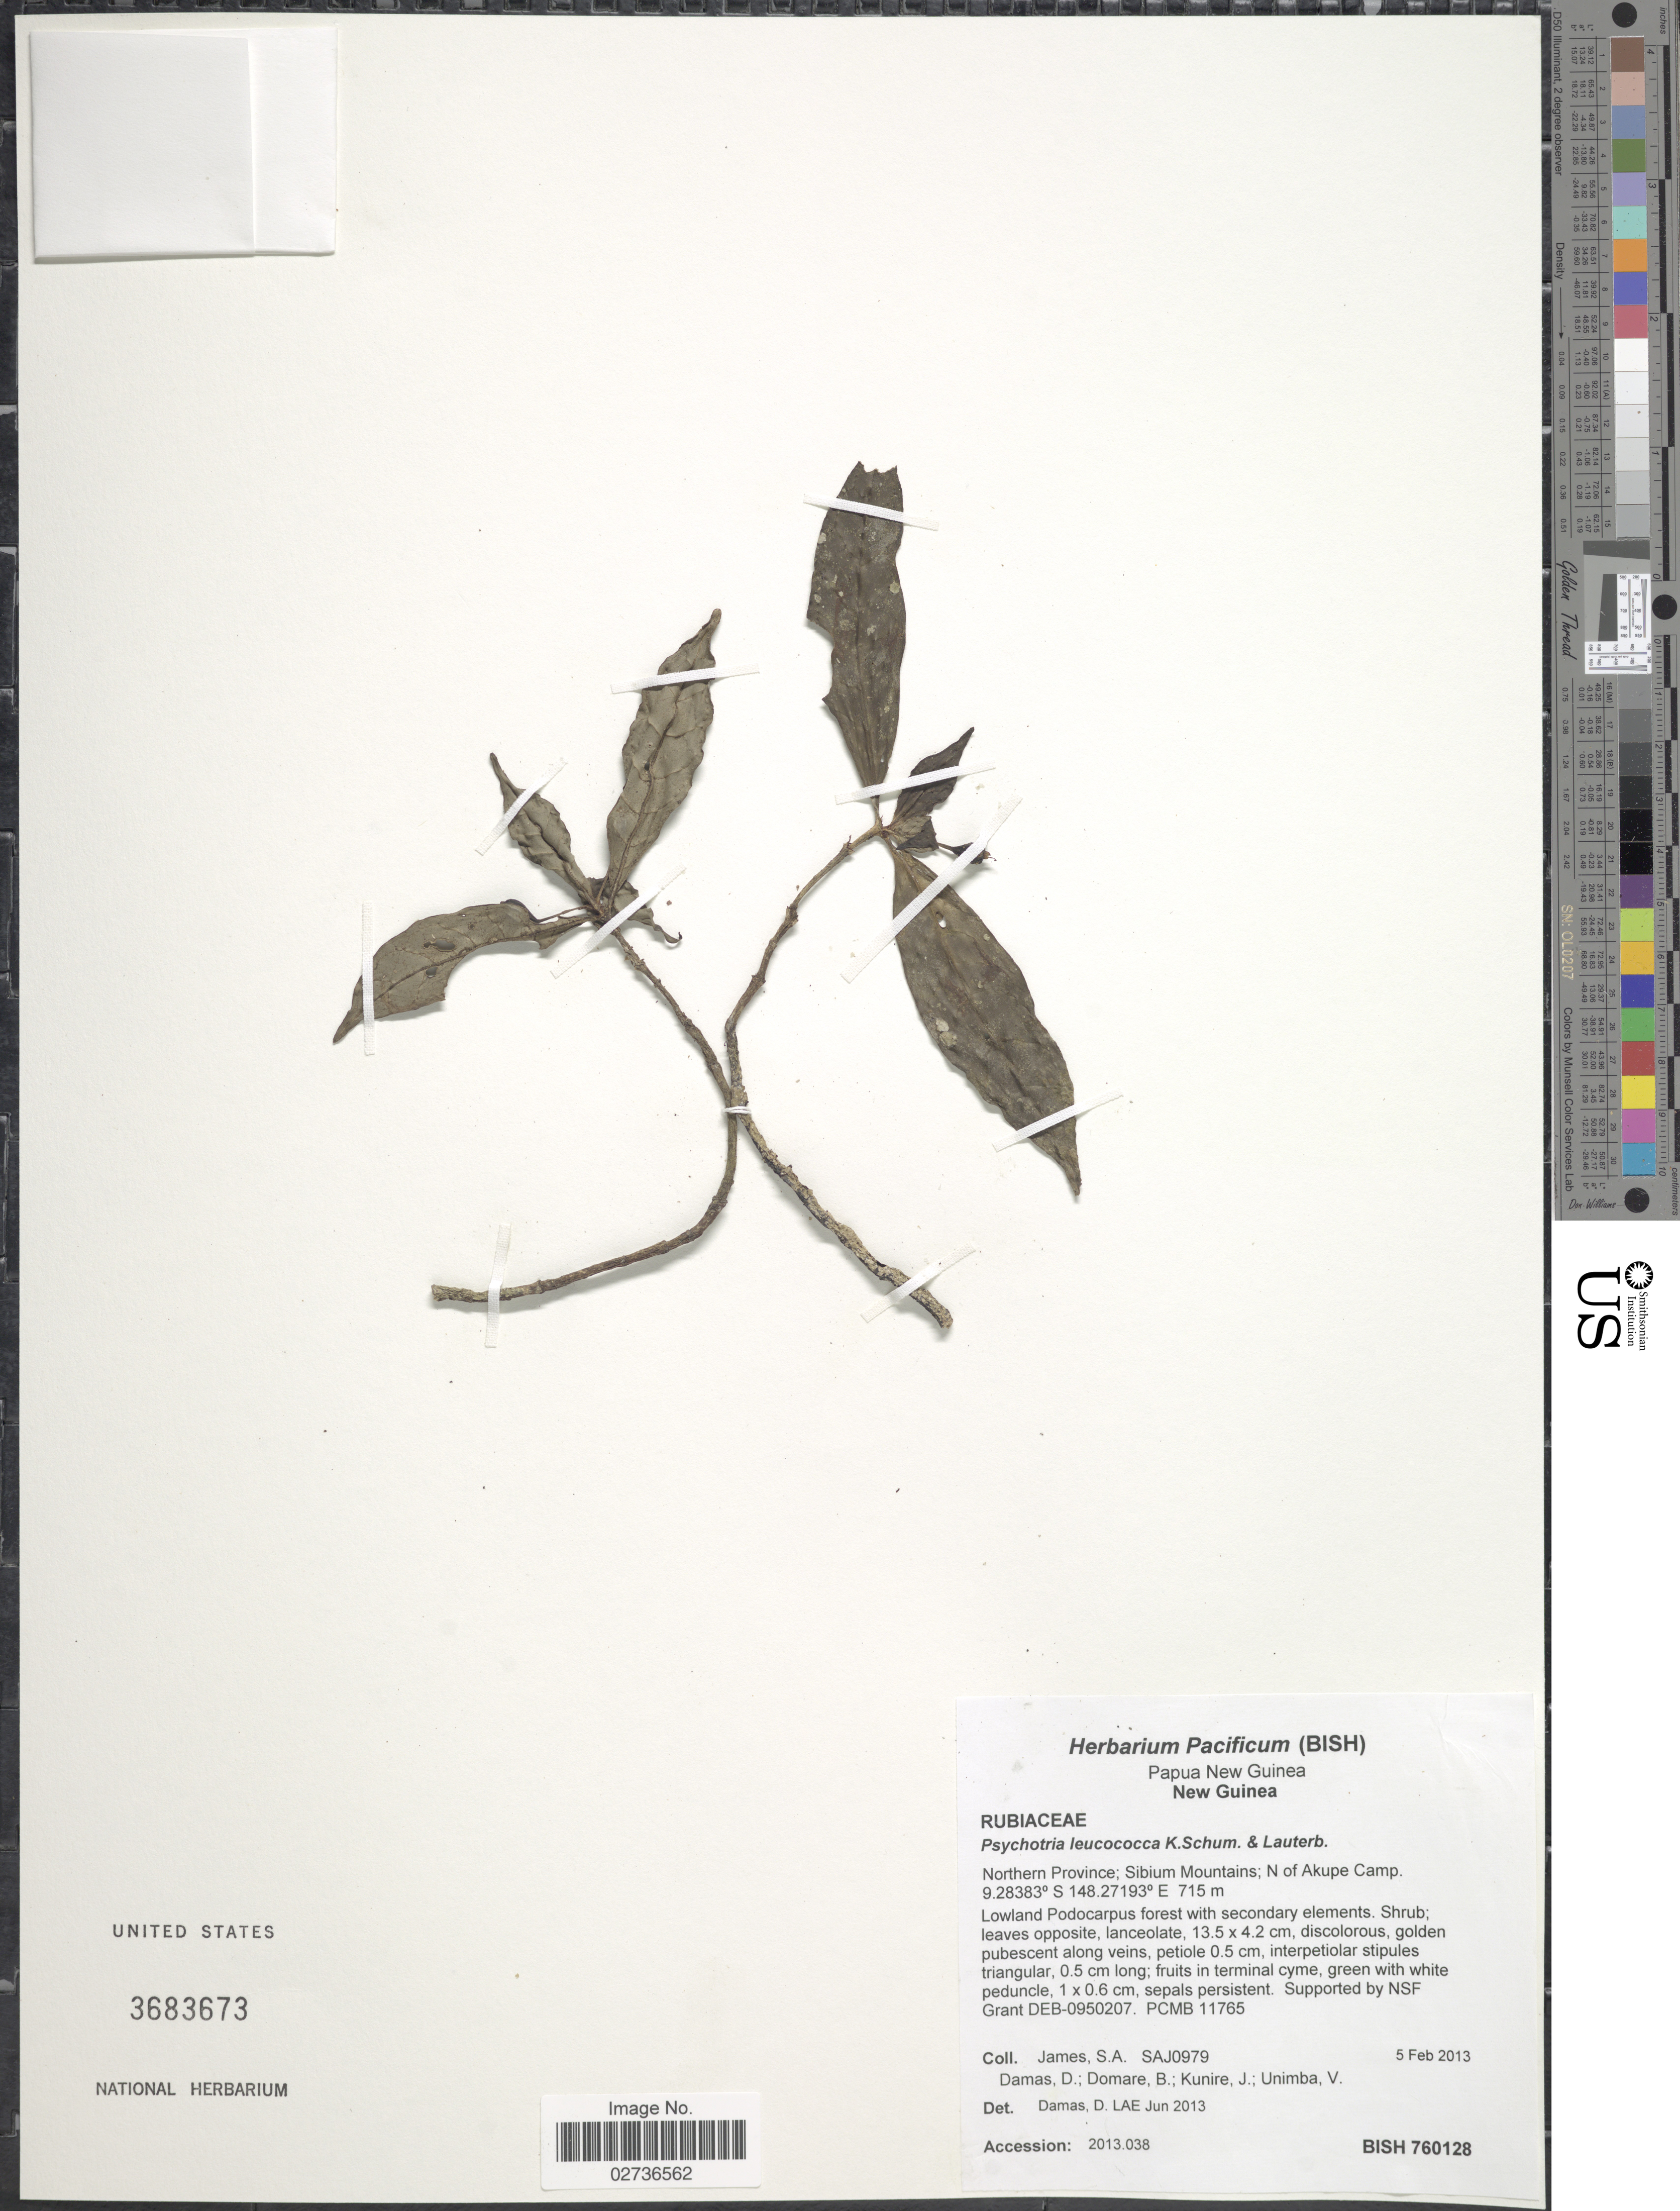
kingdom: Plantae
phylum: Tracheophyta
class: Magnoliopsida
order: Gentianales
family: Rubiaceae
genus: Psychotria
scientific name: Psychotria leucococca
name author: K. Schum. & Lauterb.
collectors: S. James, D. Damas, B. Domare, J. Kunire & V. Unimba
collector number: SAJ0979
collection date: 2013-02-05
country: Papua New Guinea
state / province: Northern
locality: New Guinea, Northern Province: Sibium Mountains, N of Akupe Camp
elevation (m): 715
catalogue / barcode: US 3683673